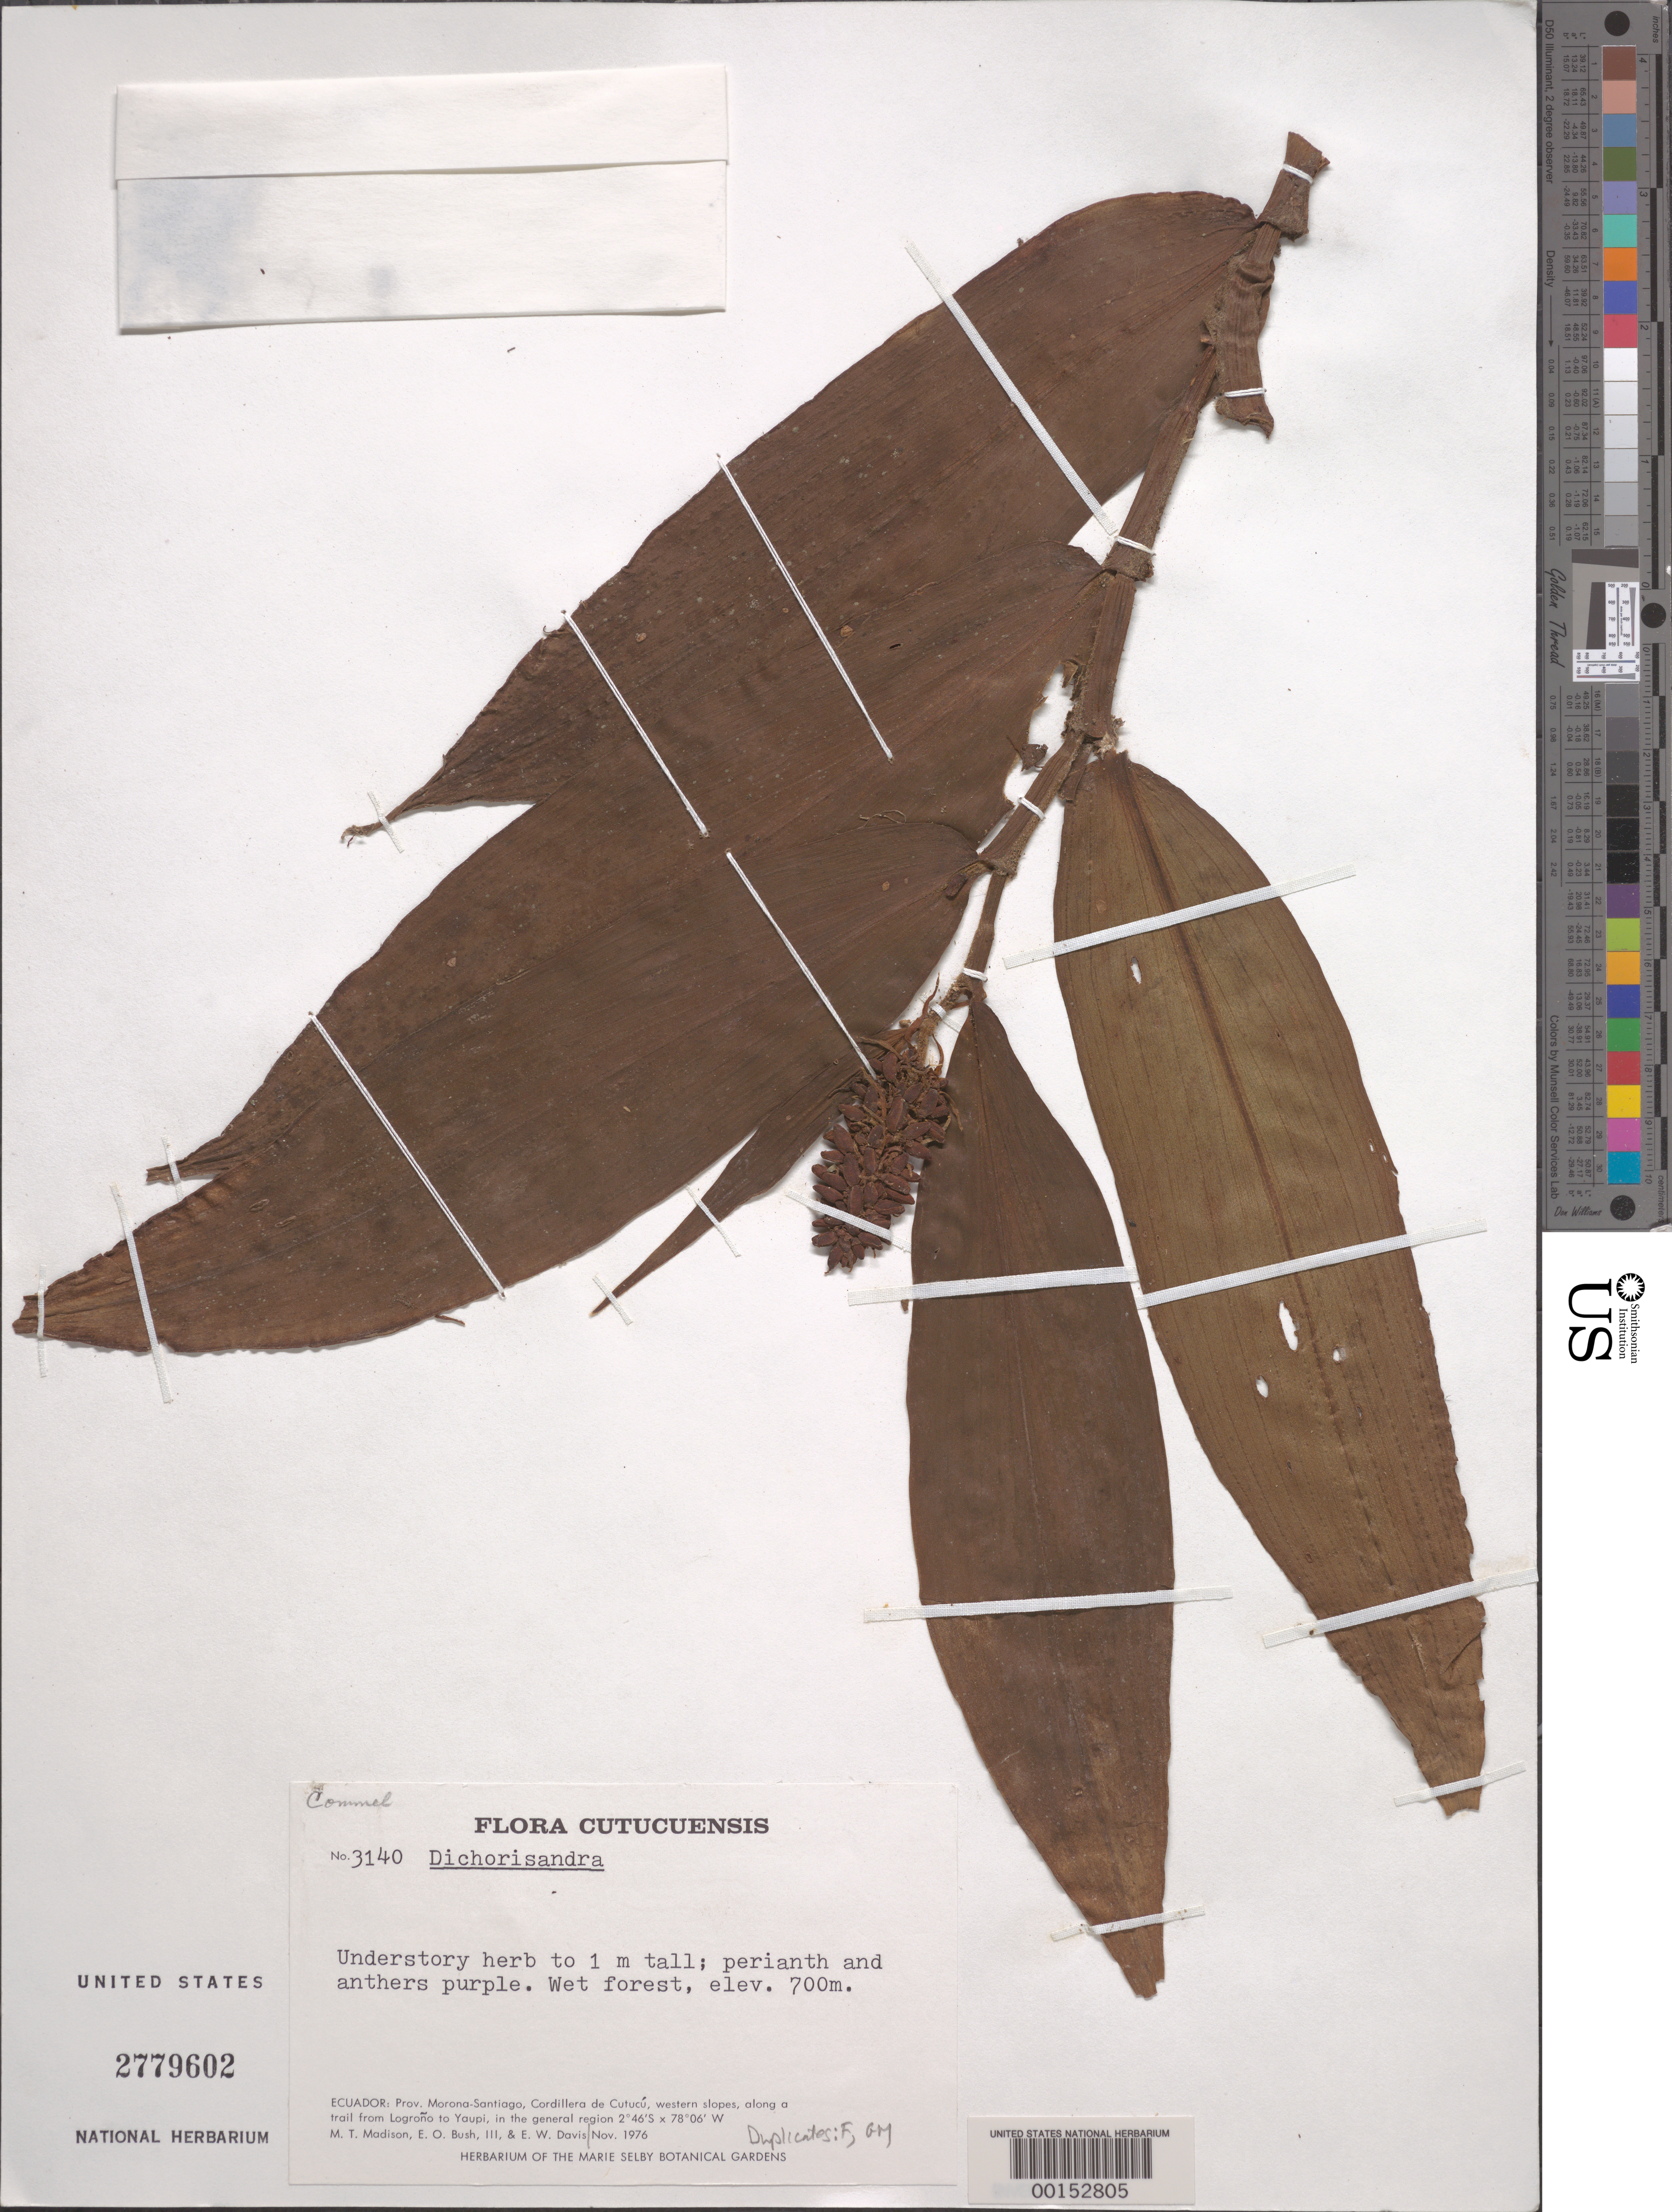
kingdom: Plantae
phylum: Tracheophyta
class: Liliopsida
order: Commelinales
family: Commelinaceae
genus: Dichorisandra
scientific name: Dichorisandra ulei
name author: J.F. Macbr.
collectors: M. T. Madison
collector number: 3140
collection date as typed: Nov 1976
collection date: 1976-11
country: Ecuador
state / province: Morona-Santiago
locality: Cordillera de cutucu, Trail from logrono to yaupi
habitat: Wet forest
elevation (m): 700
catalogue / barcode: US 2779602